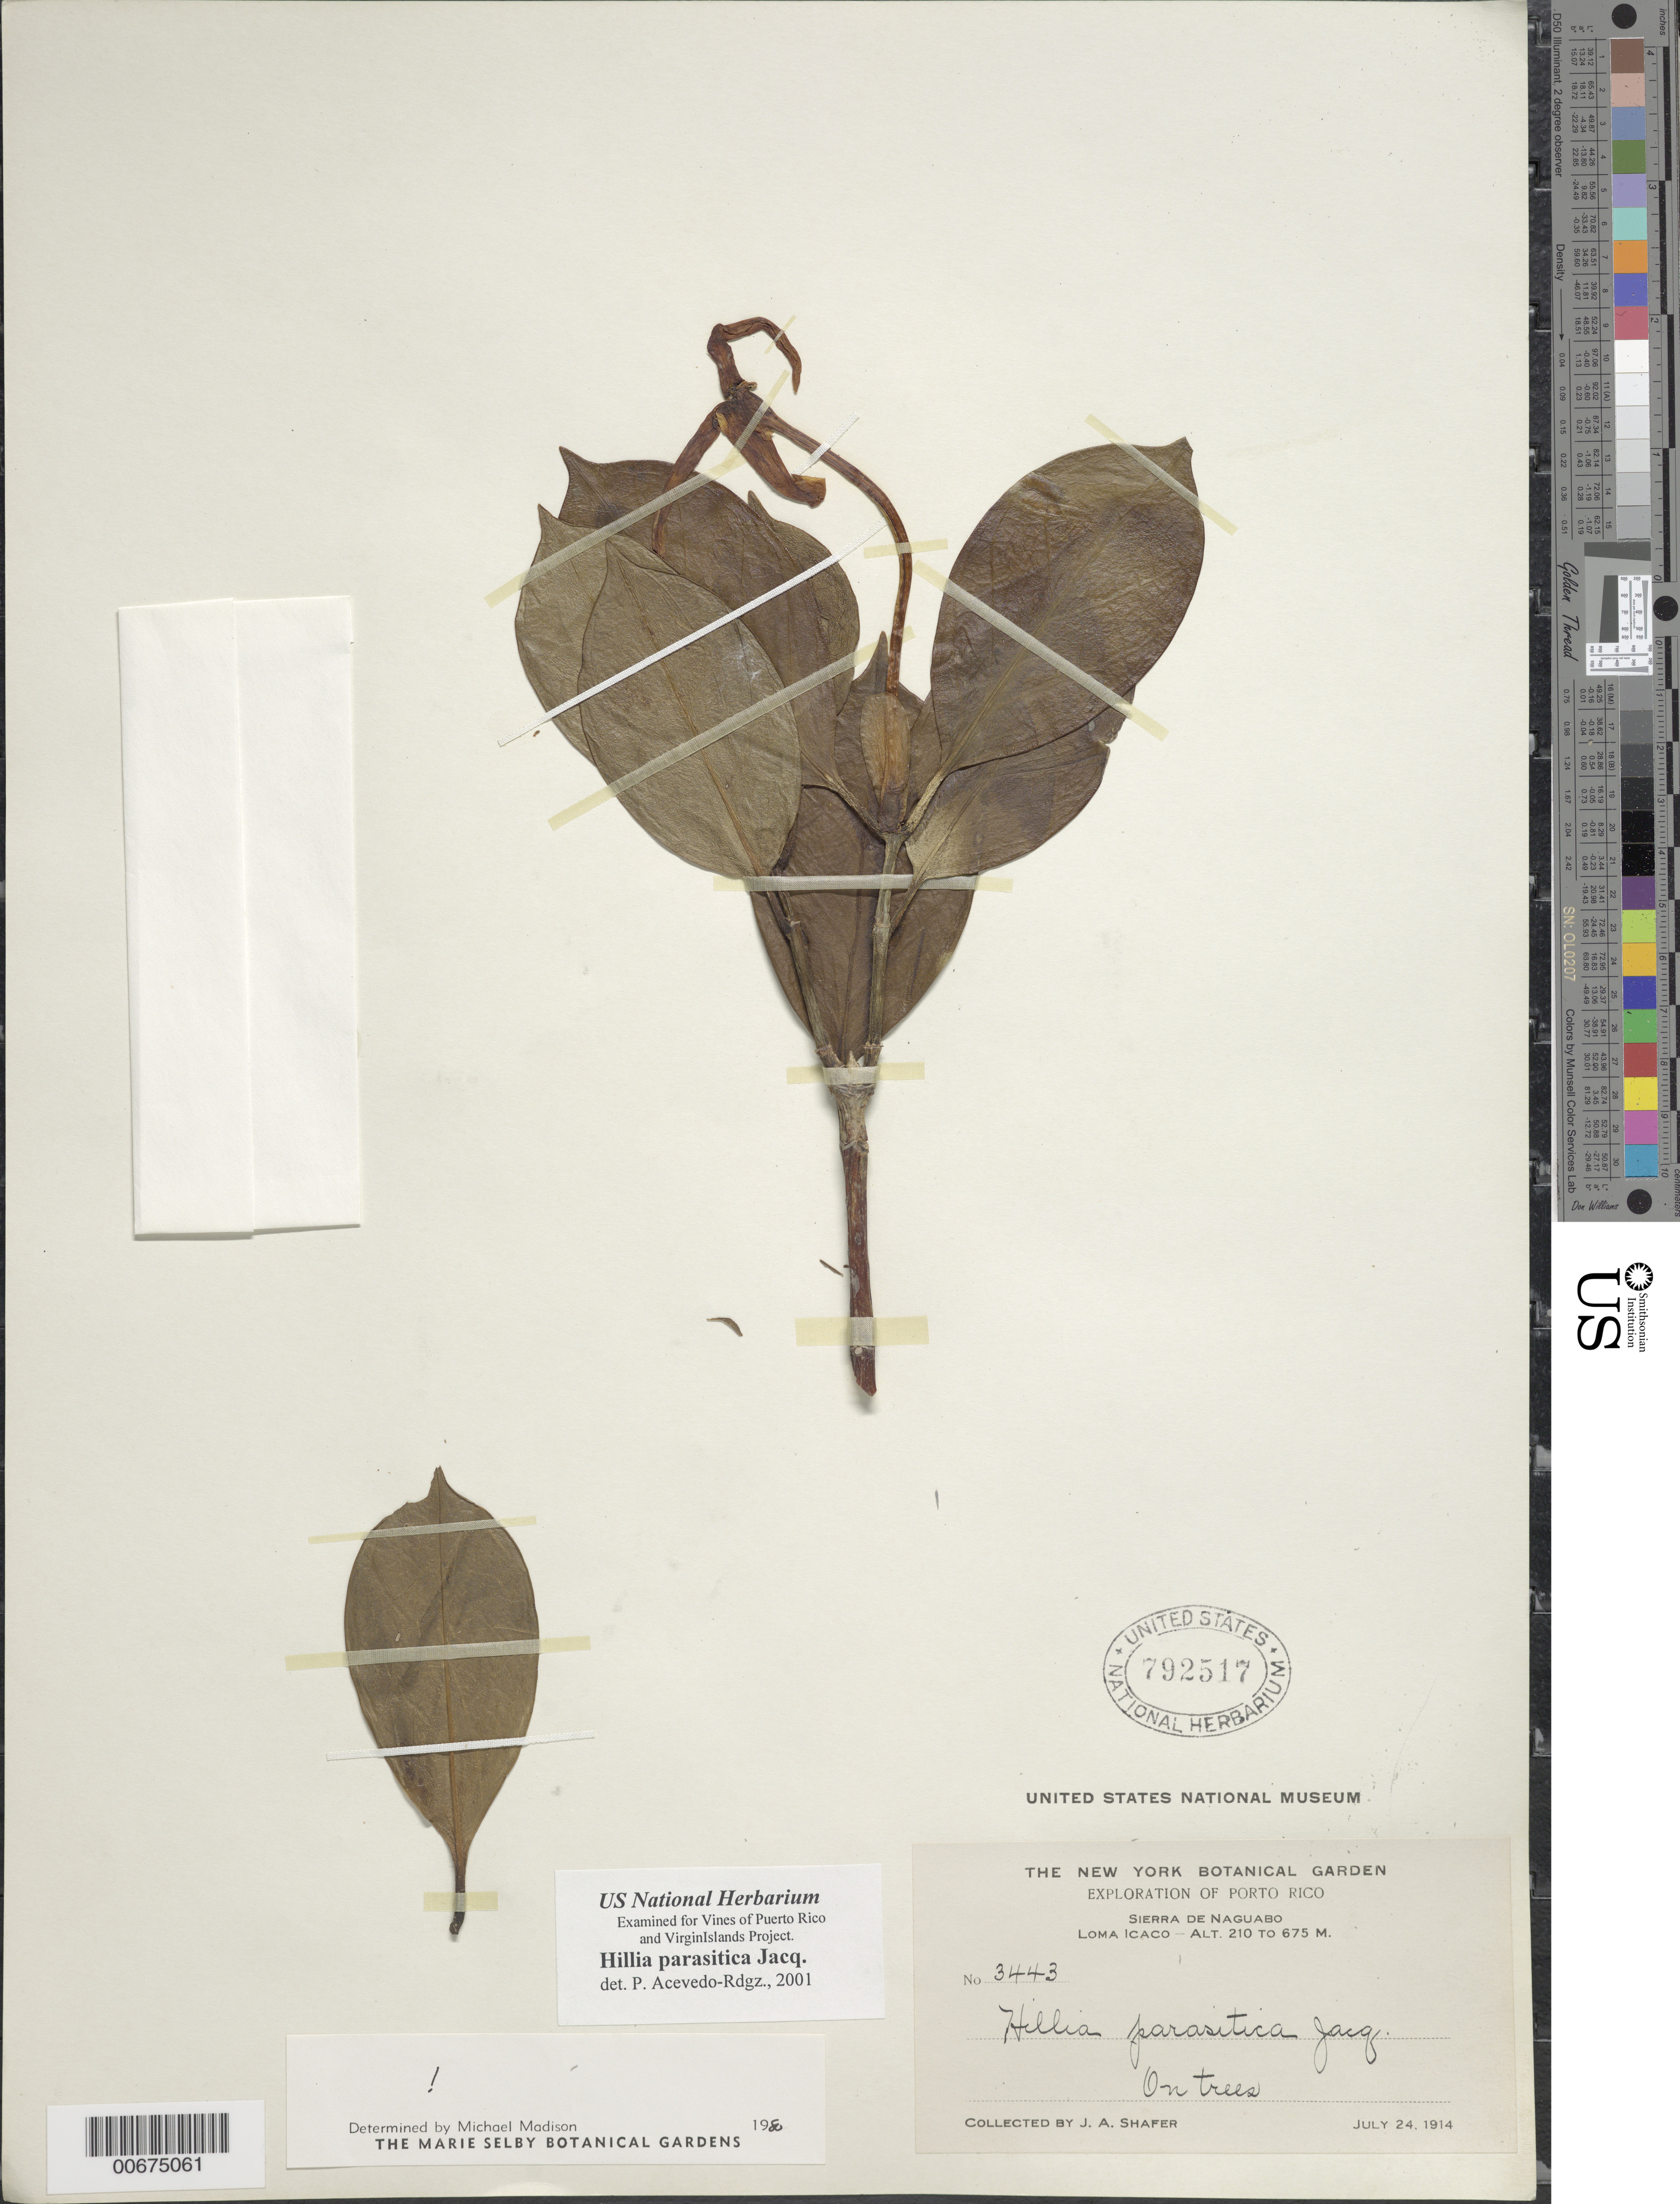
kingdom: Plantae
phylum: Tracheophyta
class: Magnoliopsida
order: Gentianales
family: Rubiaceae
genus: Hillia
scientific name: Hillia parasitica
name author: Jacq.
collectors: J. A. Shafer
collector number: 3443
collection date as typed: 24 Jul 1914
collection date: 1914-07-24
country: Puerto Rico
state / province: Naguabo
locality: Sierra de Naguabo. Loma Icaco.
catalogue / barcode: US 792517